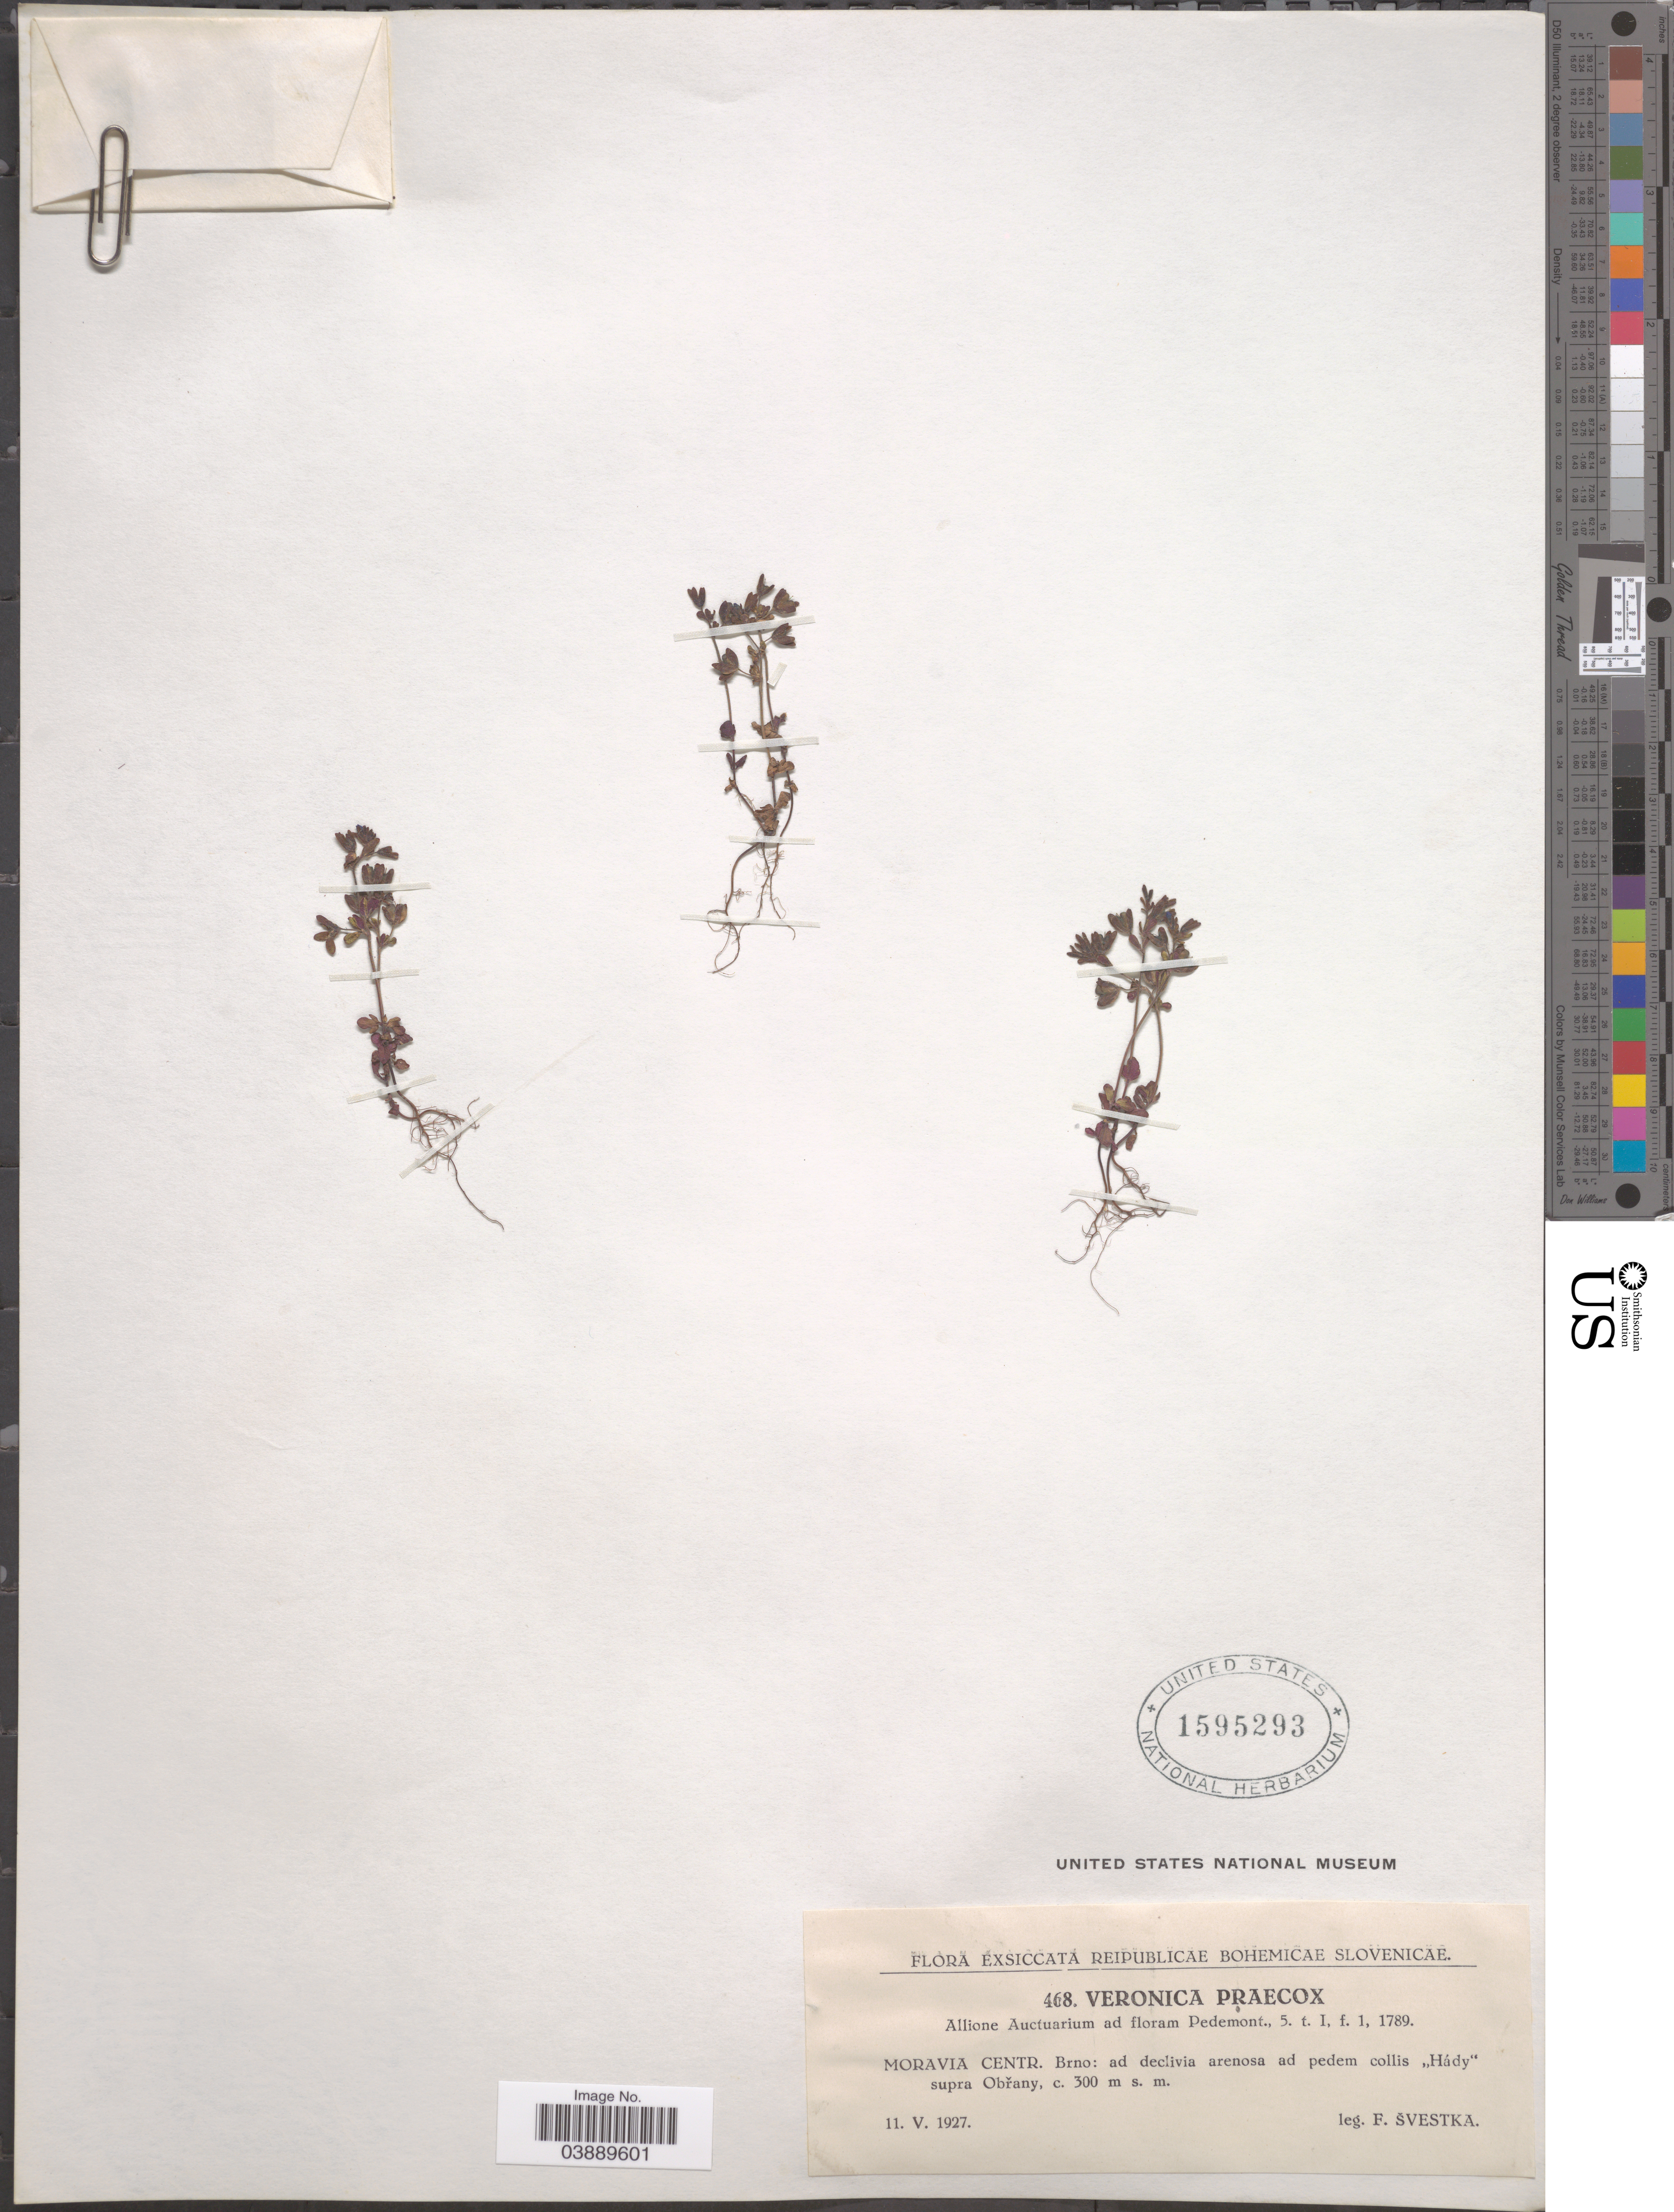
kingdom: Plantae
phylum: Tracheophyta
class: Magnoliopsida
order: Lamiales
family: Plantaginaceae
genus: Veronica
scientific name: Veronica praecox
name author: All.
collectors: F. Svestka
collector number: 468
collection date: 1927-05-11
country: Czechia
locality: Moravia Centr. Brno: ad declivia arenosa ad pedem collis "Hády"supra Obřany.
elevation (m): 300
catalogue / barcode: US 1595293